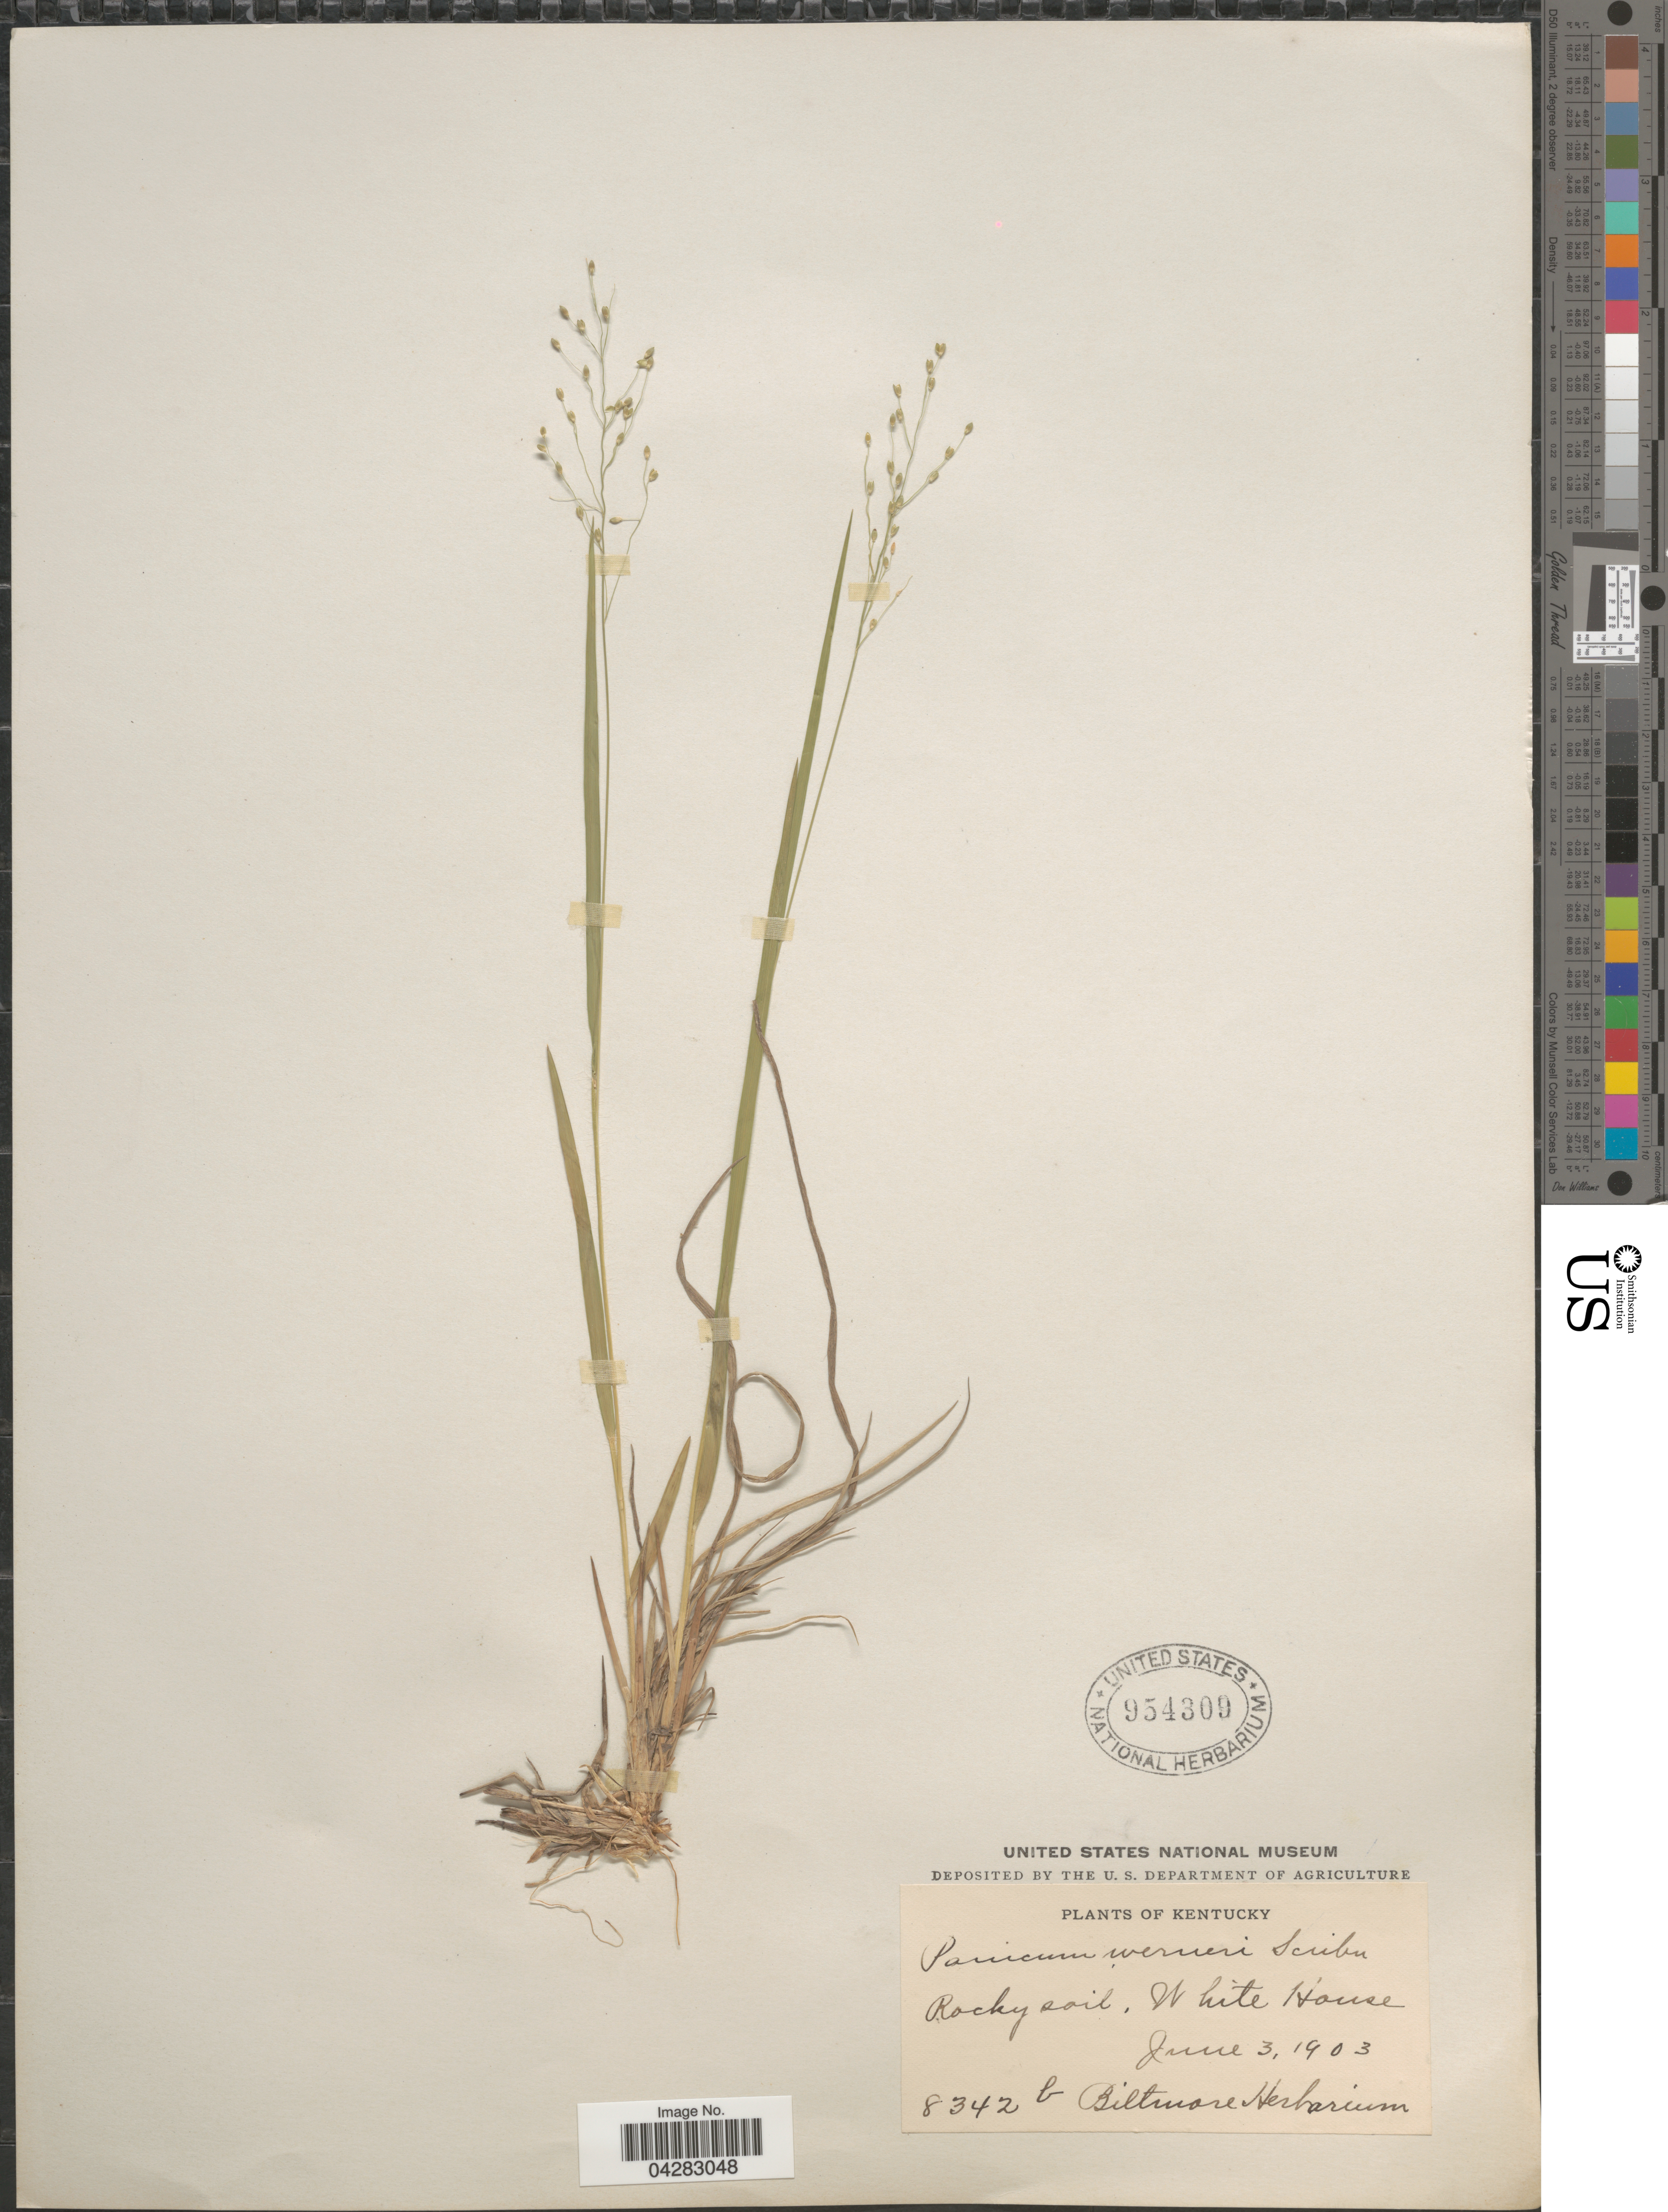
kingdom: Plantae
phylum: Tracheophyta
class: Liliopsida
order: Poales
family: Poaceae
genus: Dichanthelium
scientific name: Dichanthelium linearifolium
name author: (Scribn.) Gould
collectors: ex herb. Biltmore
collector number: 8342b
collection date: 1903-06-03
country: United States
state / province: Kentucky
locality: Rocky soil, White House.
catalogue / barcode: US 954309